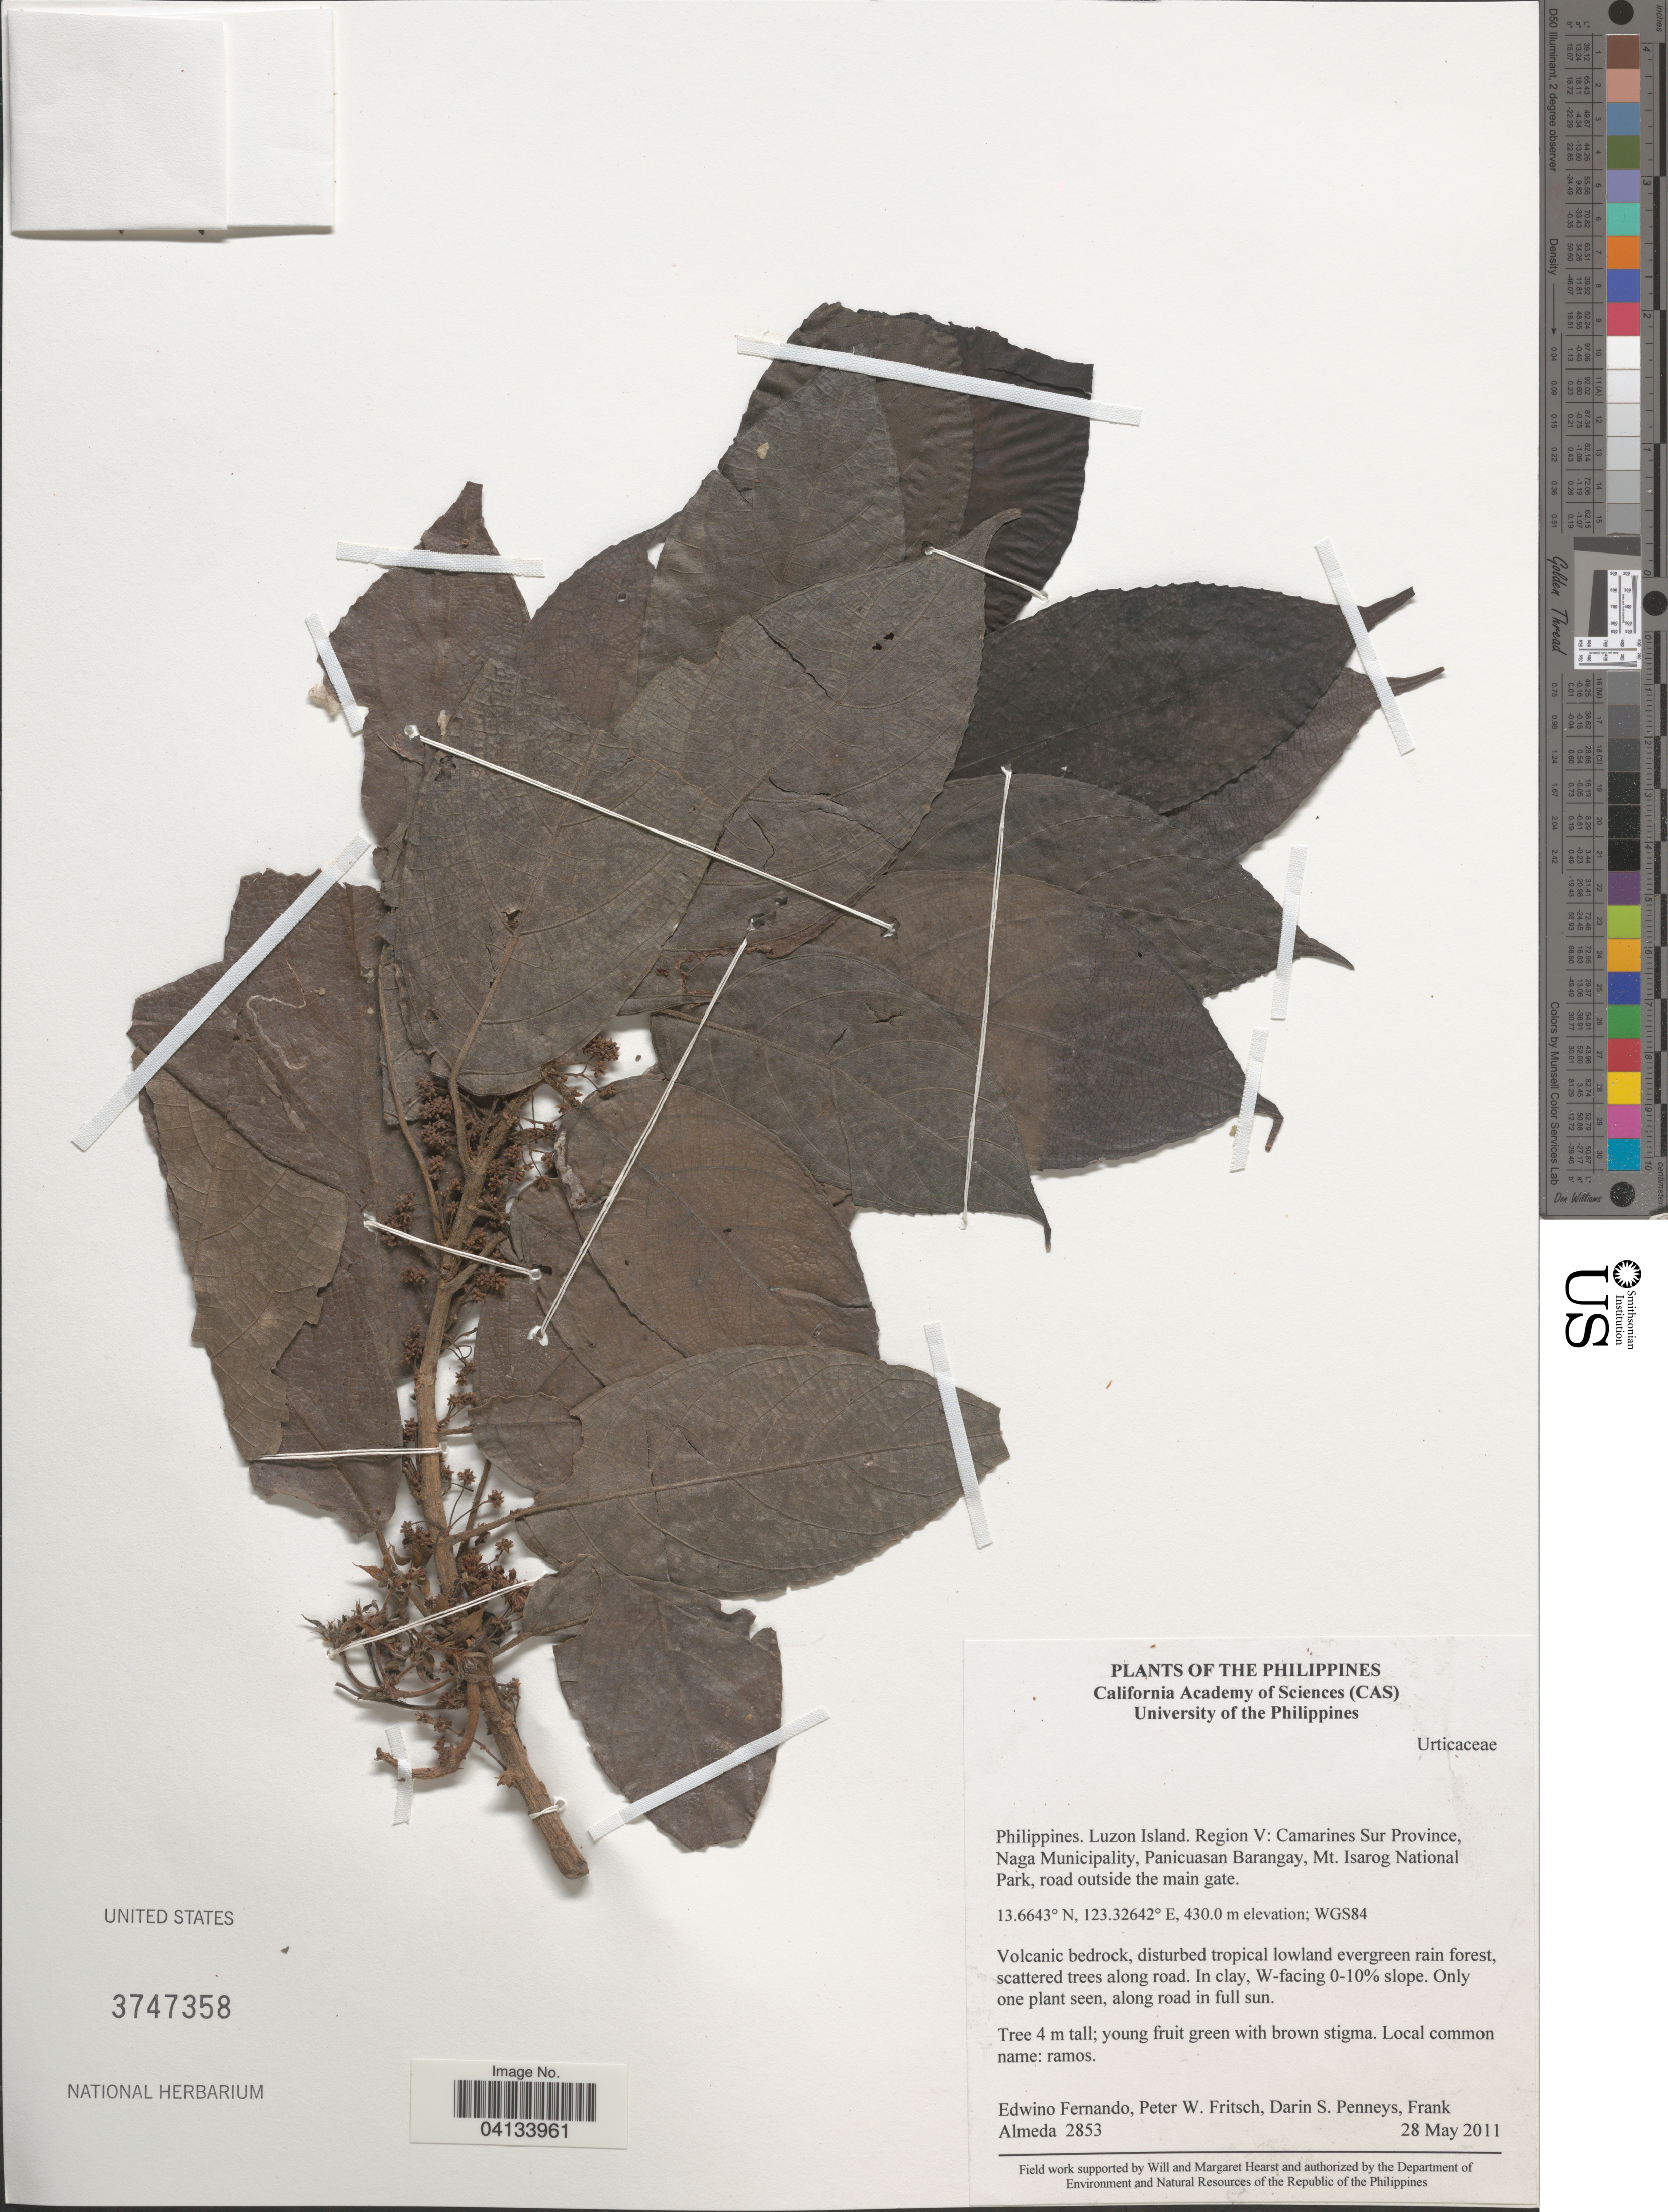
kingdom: Plantae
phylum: Tracheophyta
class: Magnoliopsida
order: Rosales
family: Urticaceae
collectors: E. S. Fernando, P. W. Fritsch, D. S. Penneys & F. Almeda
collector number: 2853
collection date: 2011-05-28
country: Philippines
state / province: Bicol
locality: Luzon Island. Region V: Camarines Sur Province, Naga Municipality, Panicuasan Barangay, Mt. Isarog National Park, road outside the main gate. WGS84. W-facing 0-10% slope.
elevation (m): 430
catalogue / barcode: US 3747358